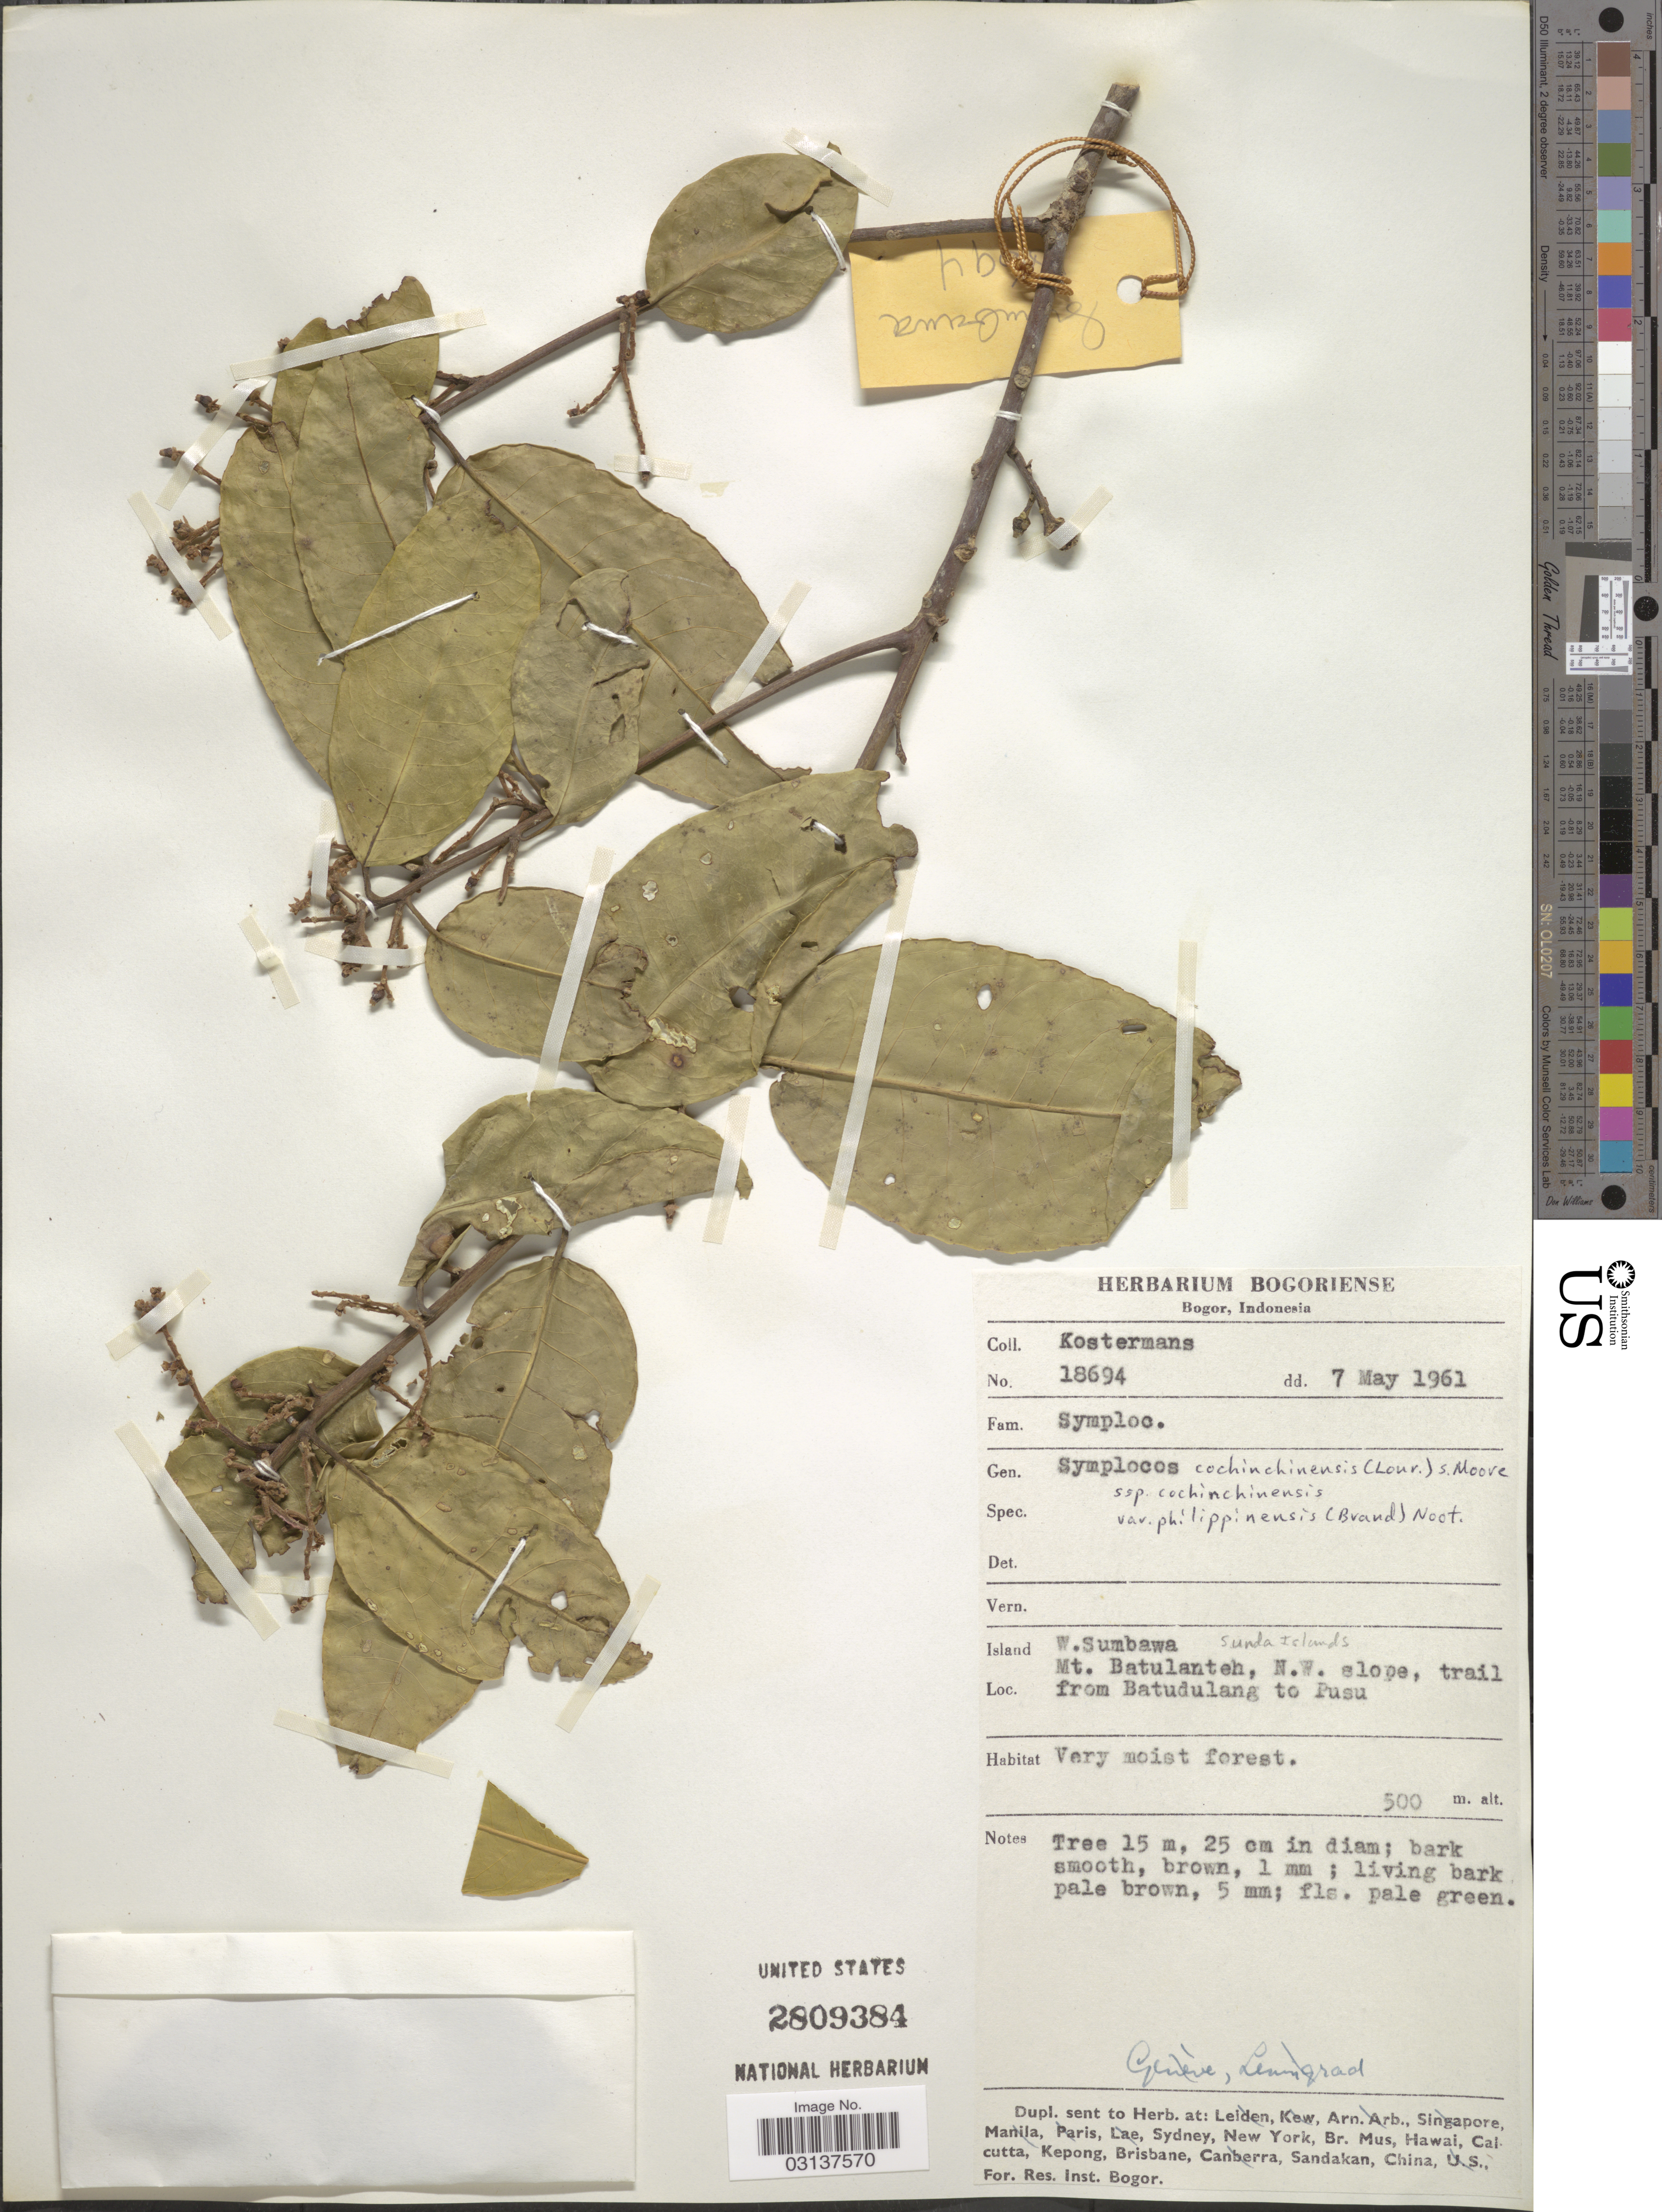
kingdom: Plantae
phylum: Tracheophyta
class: Magnoliopsida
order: Ericales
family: Symplocaceae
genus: Symplocos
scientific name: Symplocos cochinchinensis var. philippinensis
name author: (Brand) Noot.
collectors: Kostermans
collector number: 18694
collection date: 1961-05-07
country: Indonesia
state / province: Nusa Tenggara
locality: W. Sumbawa, Mt. Batunlanteh, N.W. slope, trail from Batudulang to Pusu.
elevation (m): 500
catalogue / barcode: US 2809384